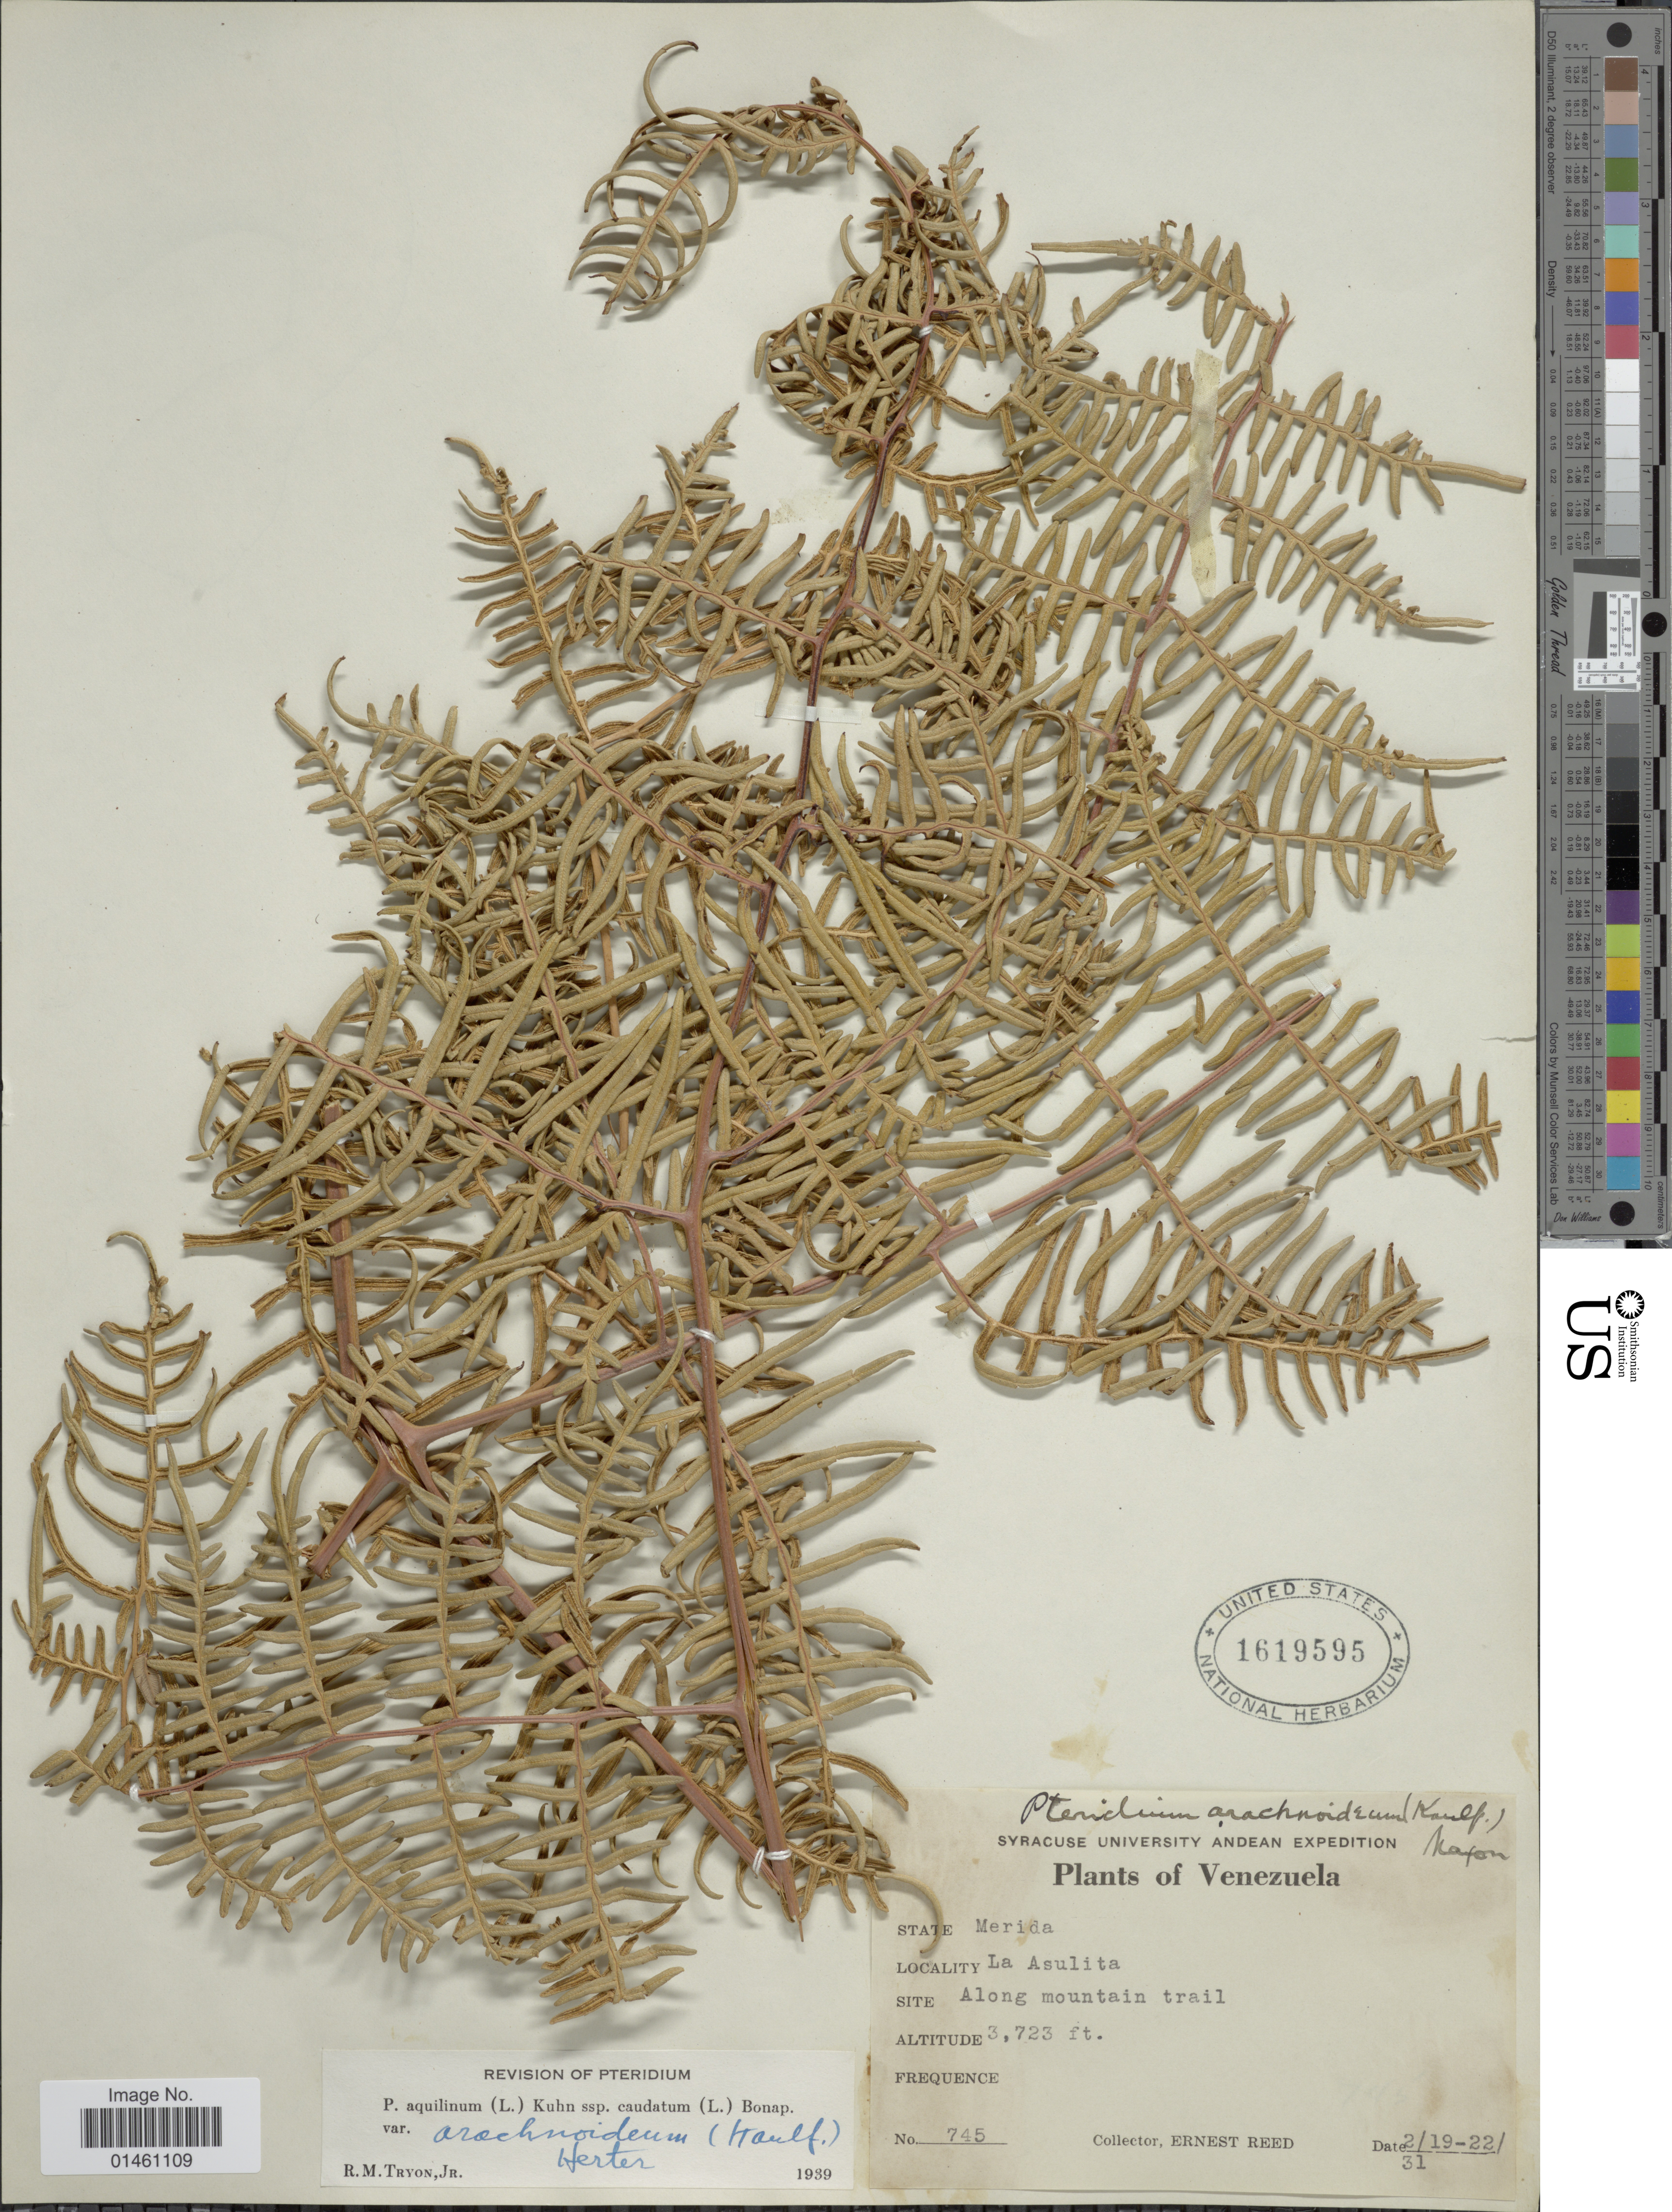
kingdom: Plantae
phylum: Tracheophyta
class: Polypodiopsida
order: Polypodiales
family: Dennstaedtiaceae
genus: Pteridium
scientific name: Pteridium aquilinum var. arachnoideum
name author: (Kaulf.) Herter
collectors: E. Reed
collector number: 745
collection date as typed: Transcribed d/m/y: 19/2/31 to 22/2/31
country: Venezuela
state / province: Mérida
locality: La Asulita, along mountain trail.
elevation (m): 1135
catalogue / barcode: US 1619595